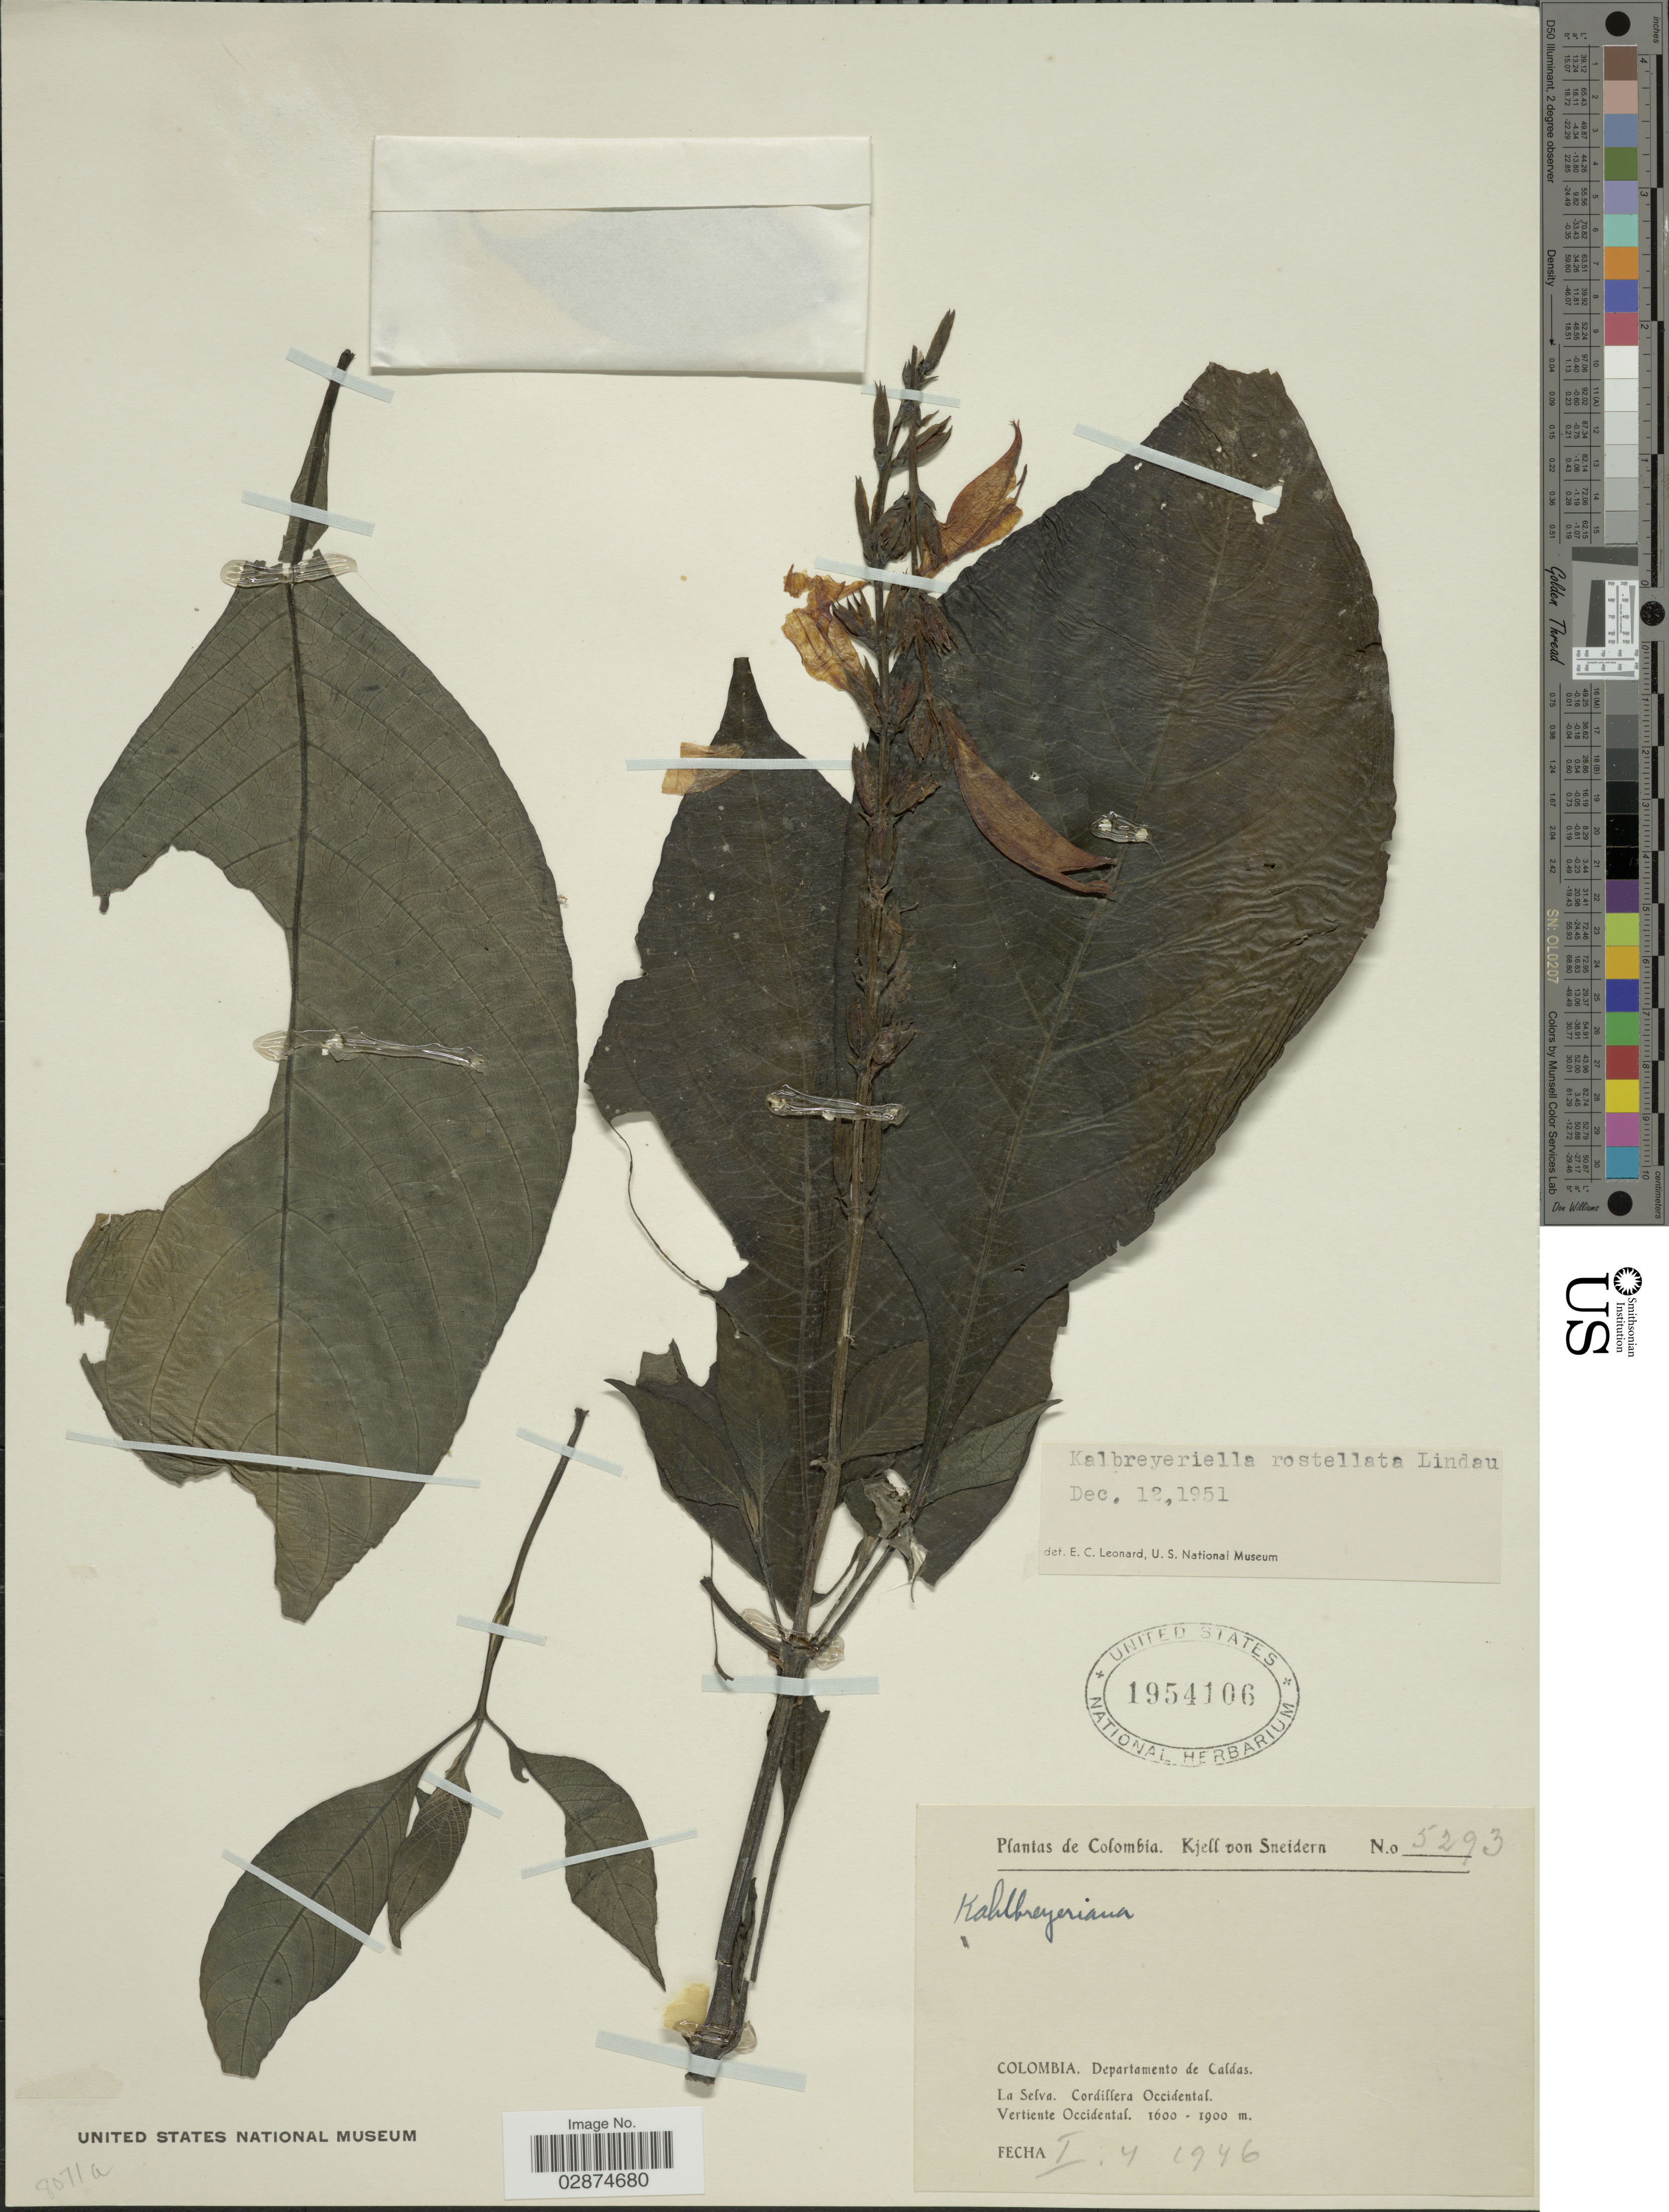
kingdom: Plantae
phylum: Tracheophyta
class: Magnoliopsida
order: Lamiales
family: Acanthaceae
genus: Kalbreyeriella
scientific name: Kalbreyeriella rostellata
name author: Lindau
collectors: K. von Sneidern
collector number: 5293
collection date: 1946-04-01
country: Colombia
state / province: Caldas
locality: Departamento de Caldas. La Selva. Cordillera Occidental. Vertiente Occidental.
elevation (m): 1600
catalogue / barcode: US 1954106